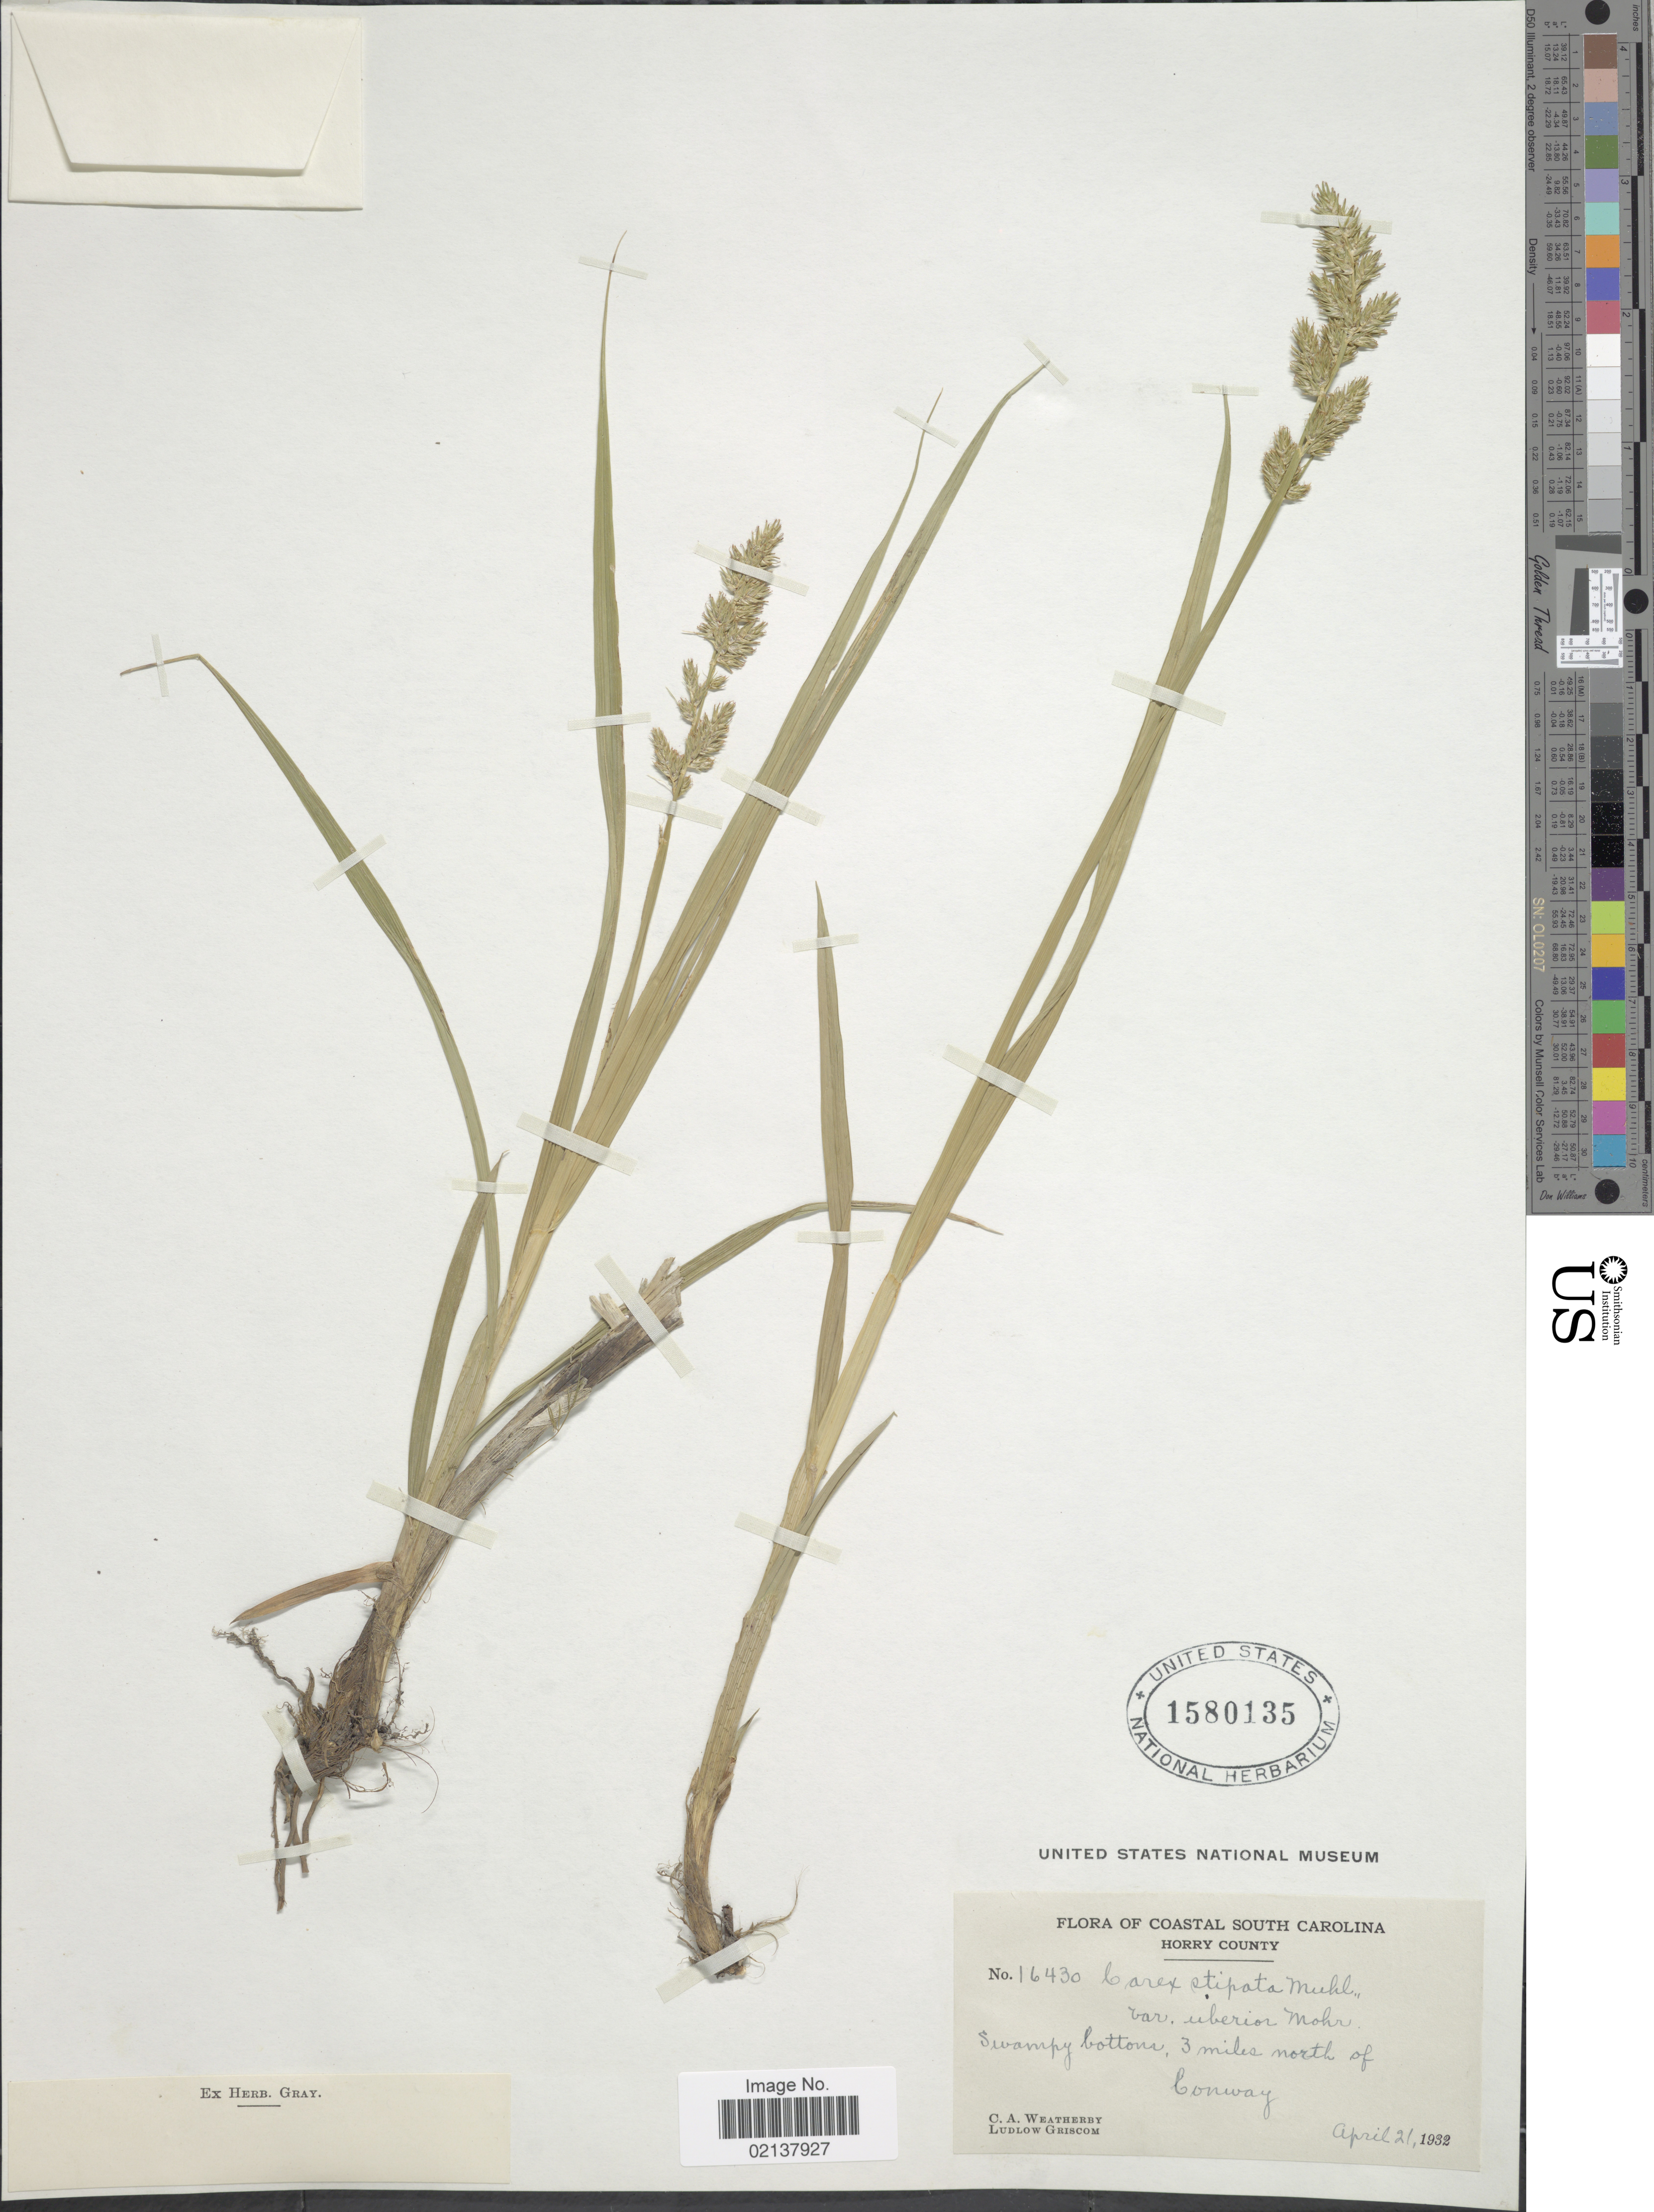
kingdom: Plantae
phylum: Tracheophyta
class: Liliopsida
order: Poales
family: Cyperaceae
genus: Carex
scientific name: Carex stipata var. maxima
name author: Chapm. ex Boott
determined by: Strong, Mark T., (BOT), Smithsonian Institution - National Museum of Natural History (UNITED STATES)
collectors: C. A. Weatherby & L. Griscom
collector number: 16430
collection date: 1932-04-21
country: United States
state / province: South Carolina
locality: Coastal South Carolina, Horry County. Swampy bottoms, 3 miles north of Conway.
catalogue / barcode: US 1580135